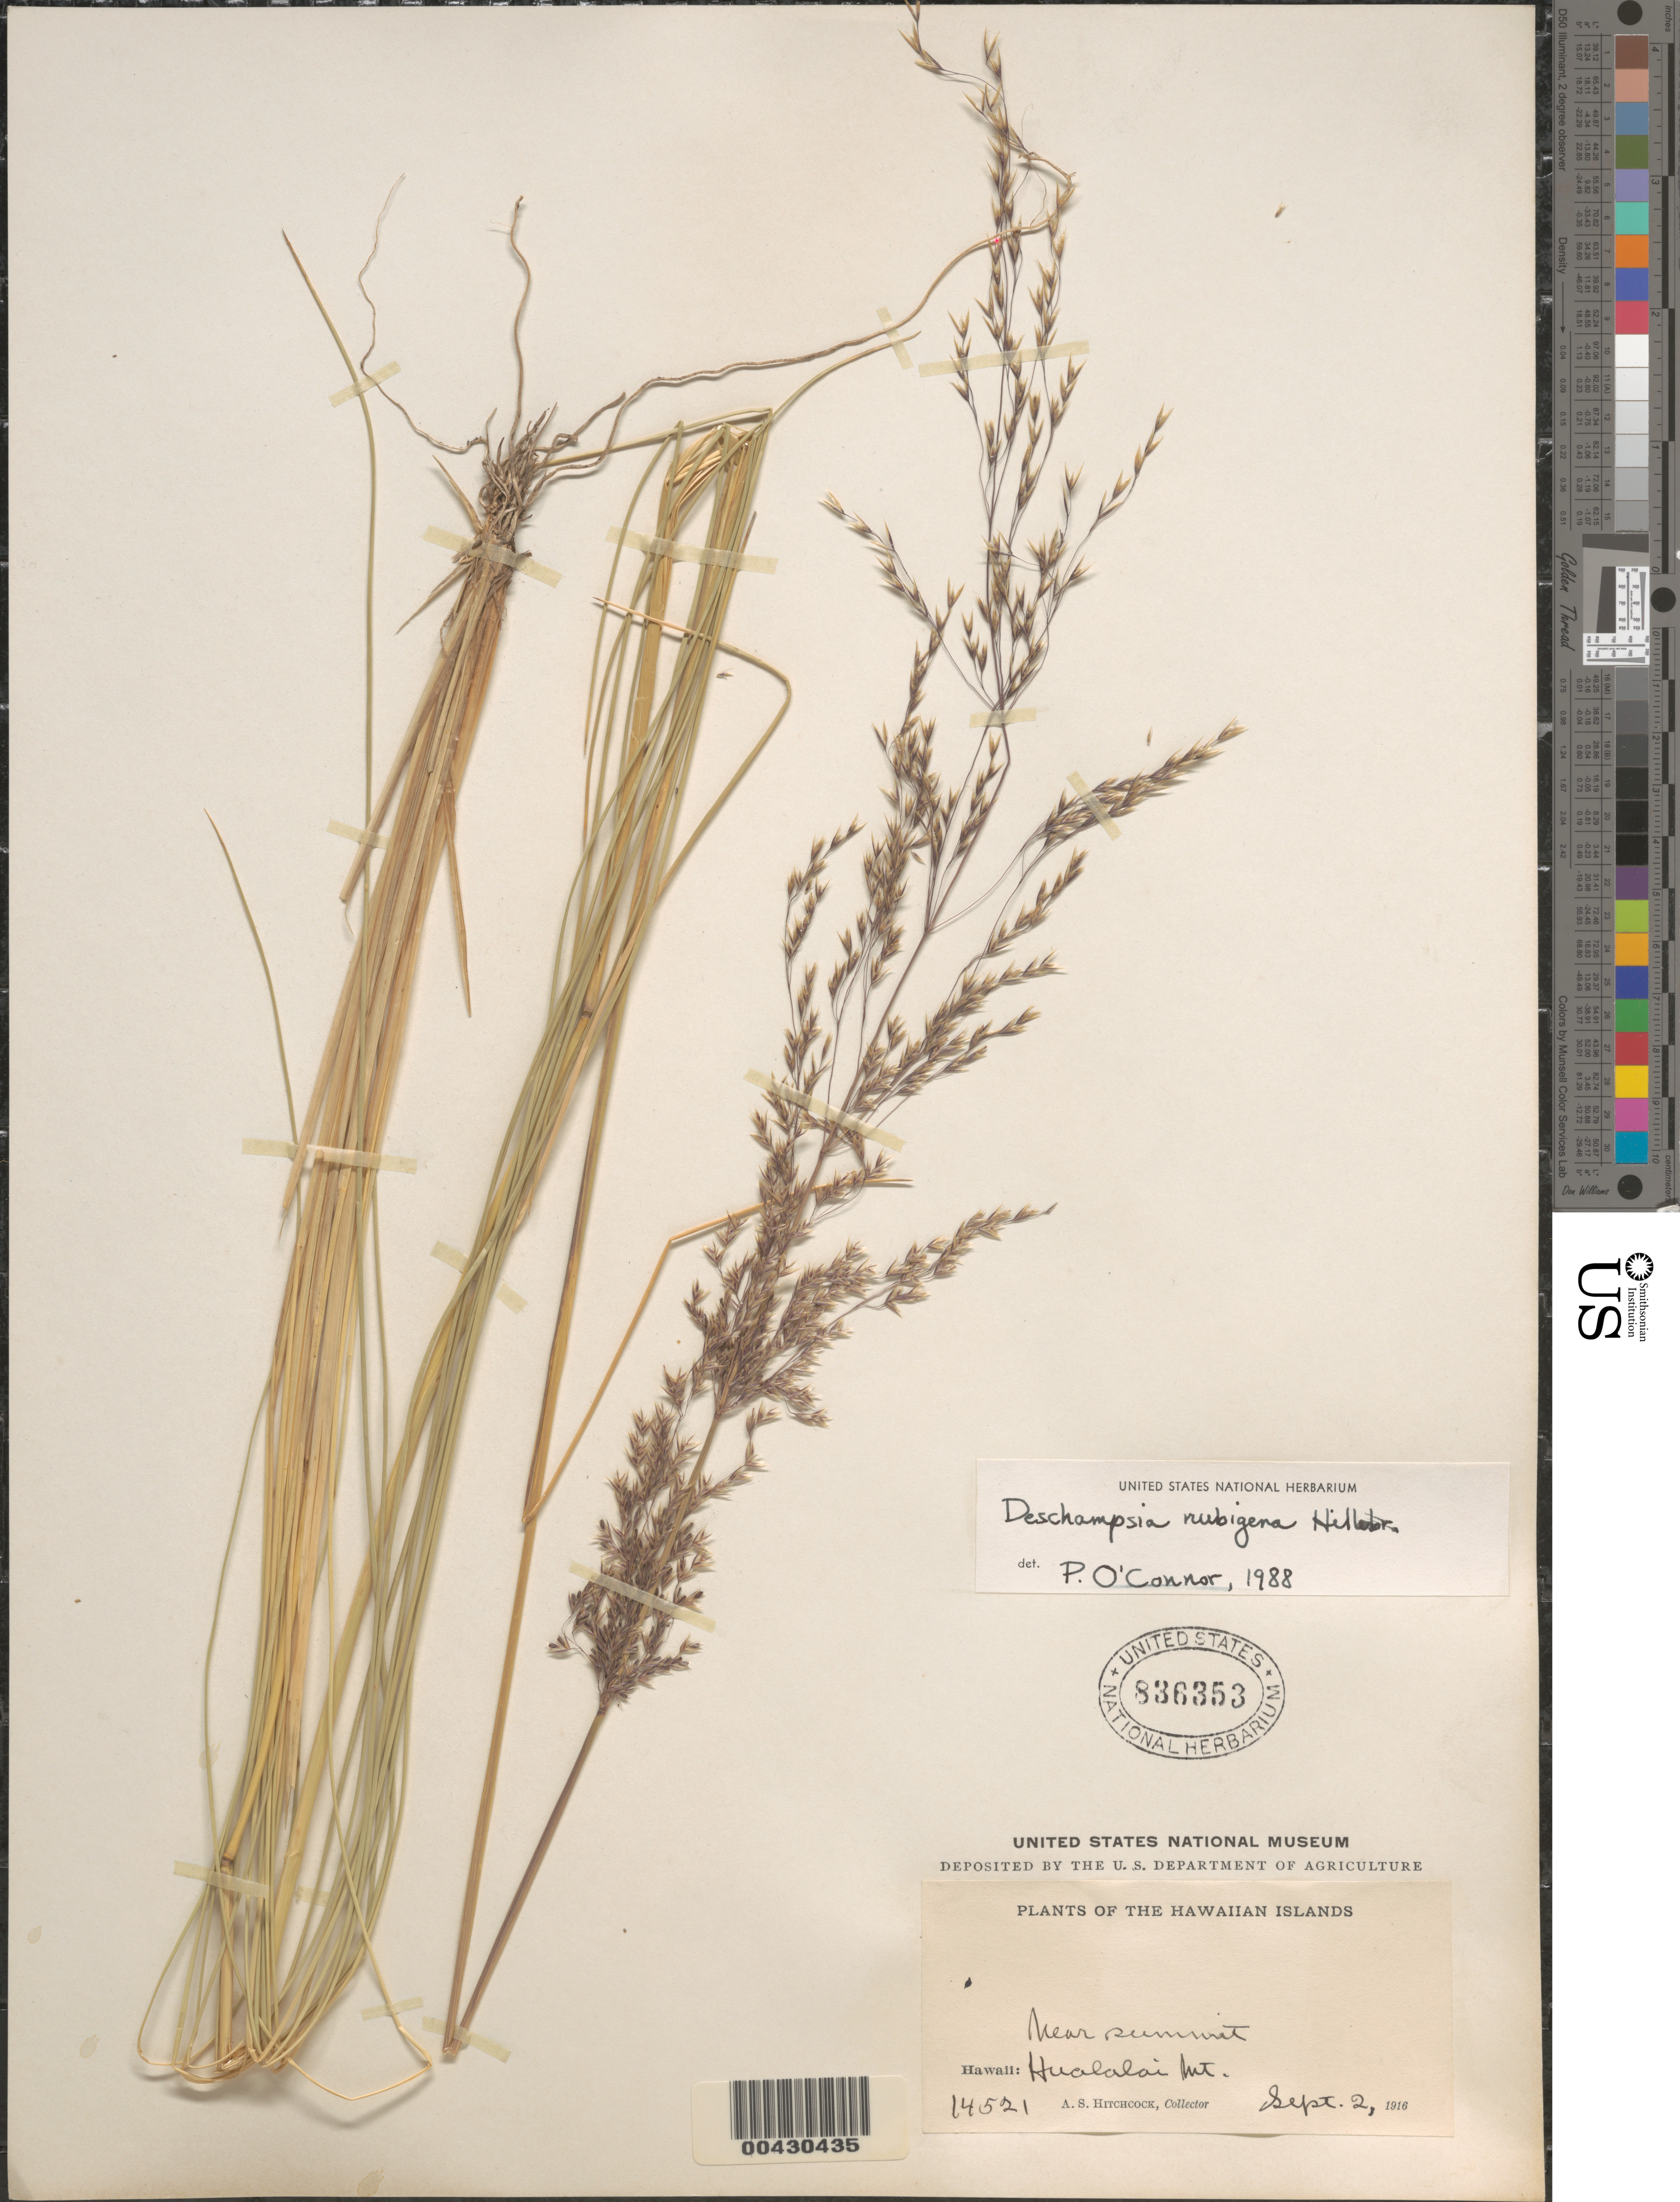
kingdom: Plantae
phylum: Tracheophyta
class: Liliopsida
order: Poales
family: Poaceae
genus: Deschampsia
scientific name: Deschampsia nubigena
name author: Hillebr.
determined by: O'Connor, P.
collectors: A. S. Hitchcock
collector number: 14521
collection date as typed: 2 Sep 1916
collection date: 1916-09-02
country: United States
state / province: Hawaii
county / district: Hawaii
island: Hawaii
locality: Hualalai Mt., near summit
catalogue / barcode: US 836353